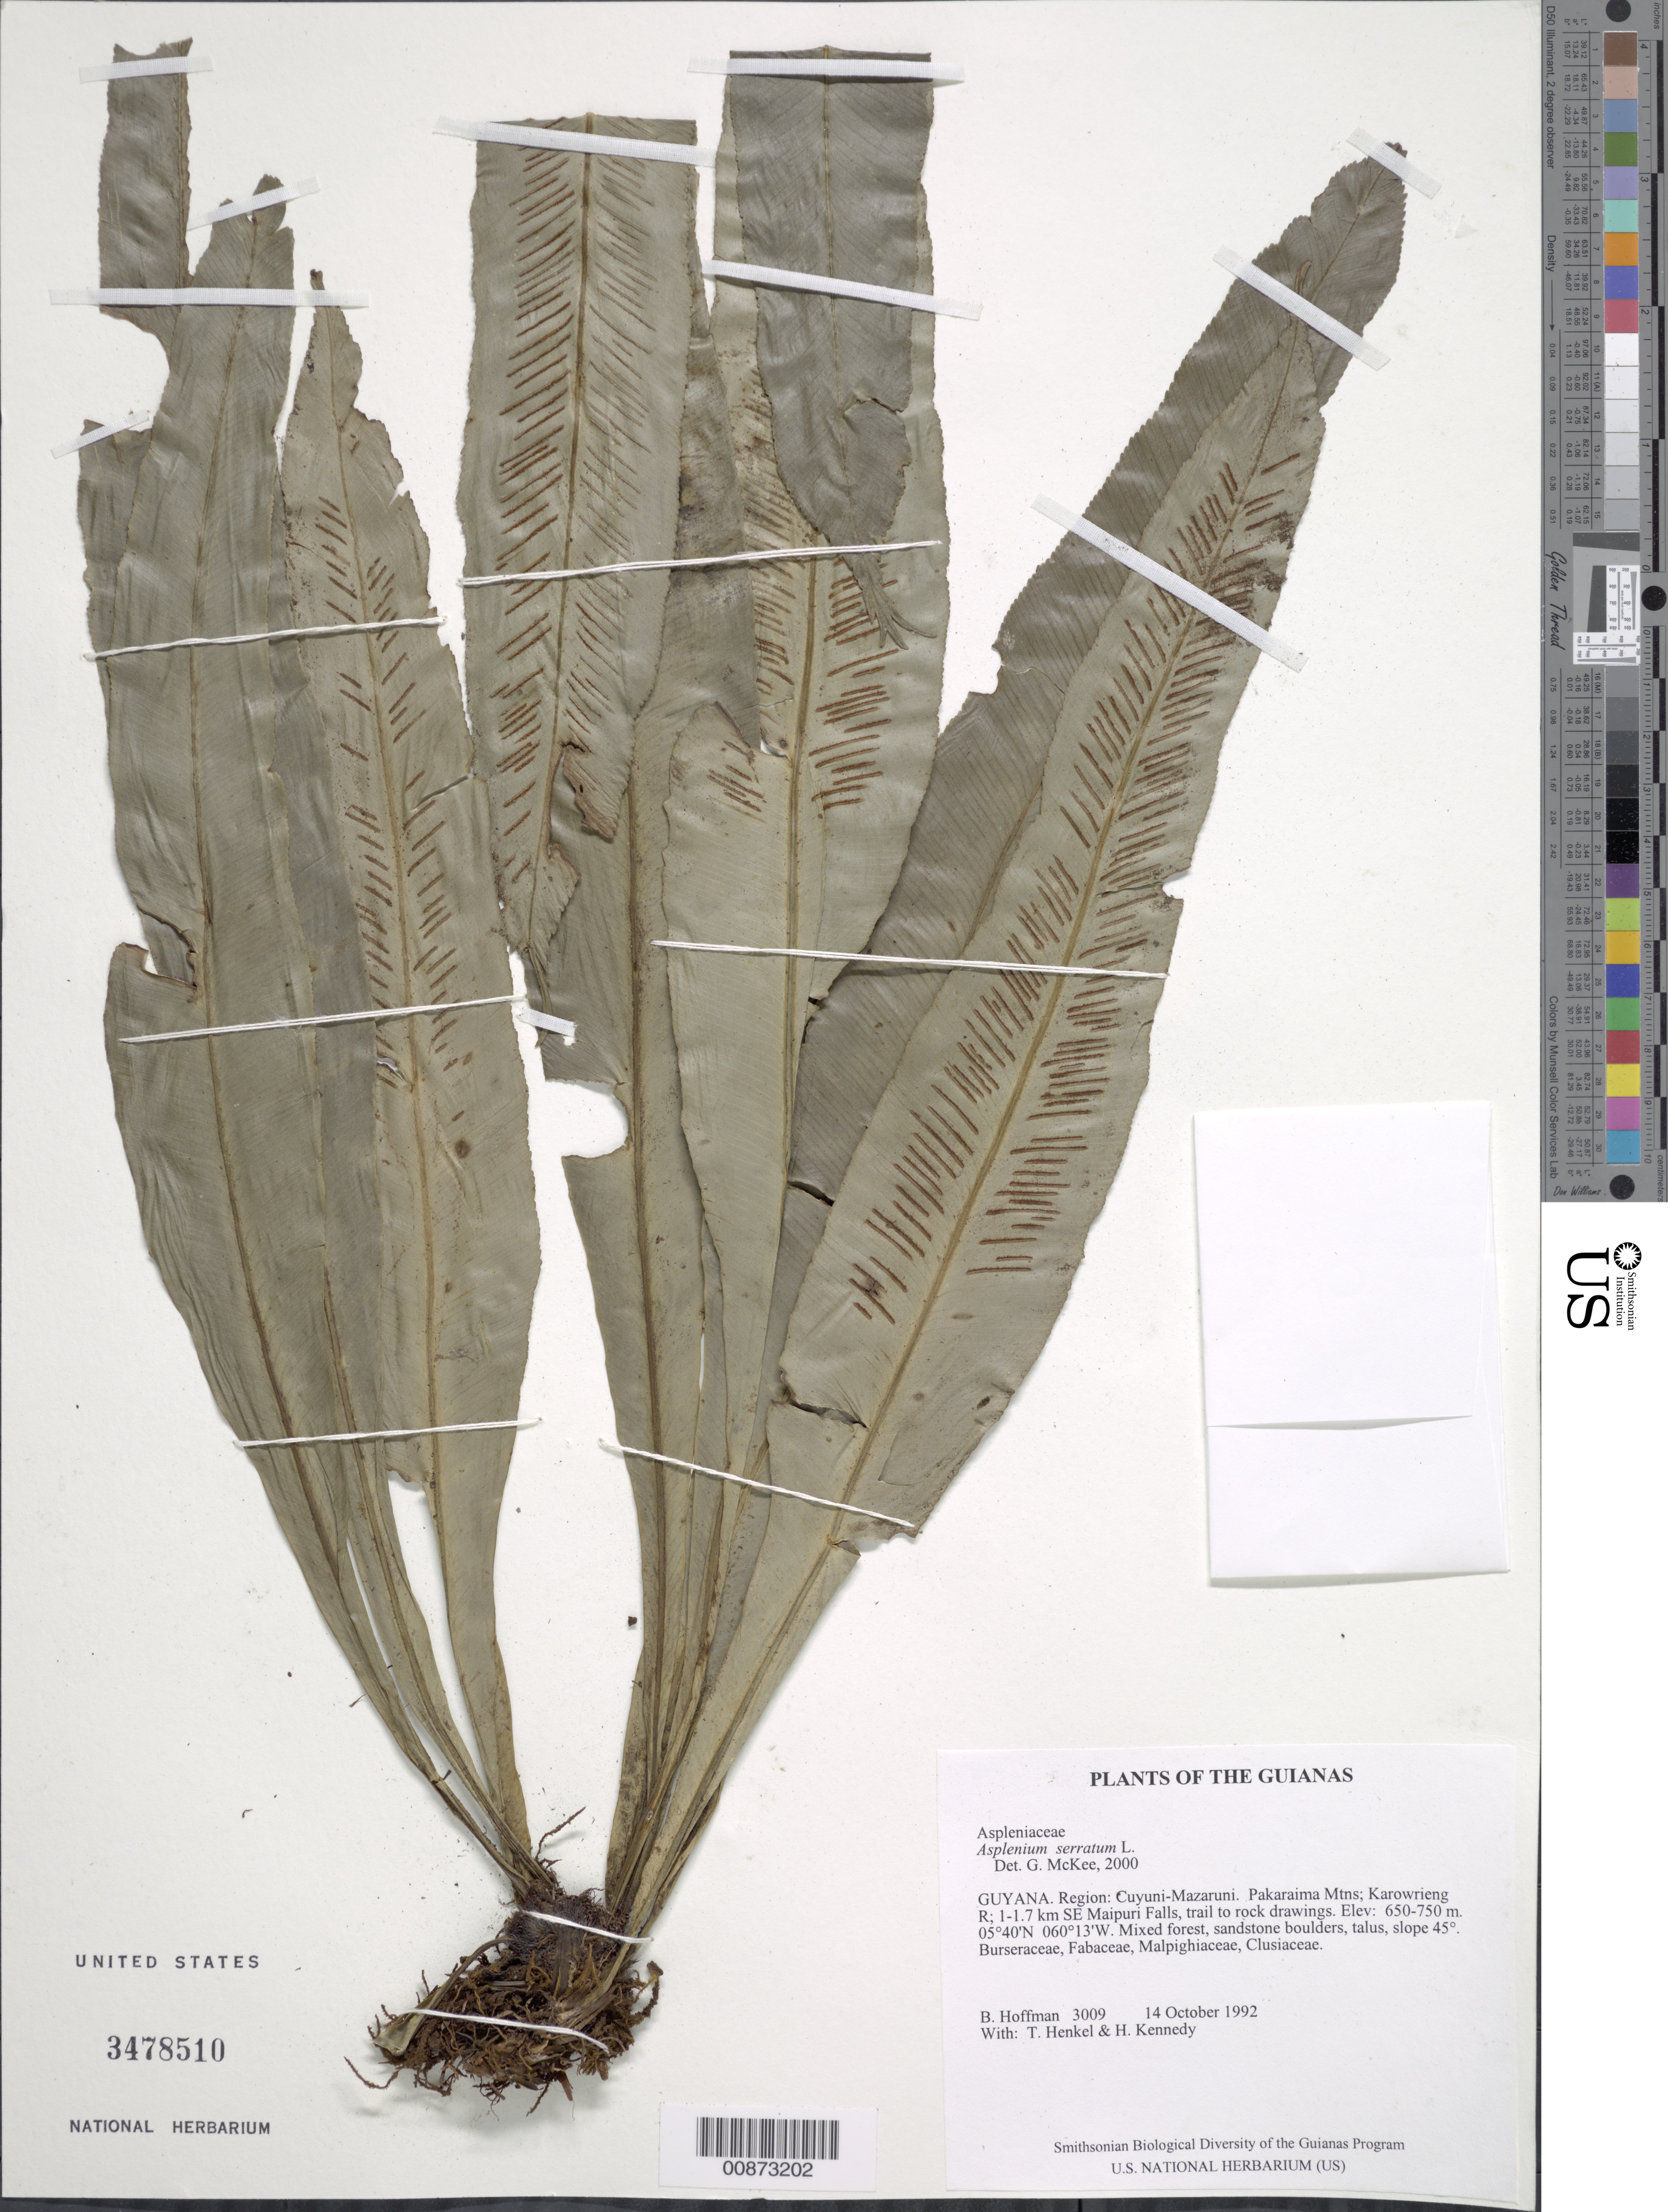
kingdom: Plantae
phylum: Tracheophyta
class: Polypodiopsida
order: Polypodiales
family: Aspleniaceae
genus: Asplenium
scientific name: Asplenium serratum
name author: L.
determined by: McKee, G. S., (US), NMNH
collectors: B. Hoffman, T. Henkel & H. Kennedy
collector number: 3009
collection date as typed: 14 October 1992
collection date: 1992-10-14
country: Guyana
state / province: Cuyuni-Mazaruni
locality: Pakaraima Mountains; Karowrieng River; 1-1.7 km SE of Maipuri Falls, trail to rock drawings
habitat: Mixed forest, sandstone boulders, talus, slope 45°. Burseraceae, Fabaceae, Malpighiaceae, Clusiaceae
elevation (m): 650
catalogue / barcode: US 3478510